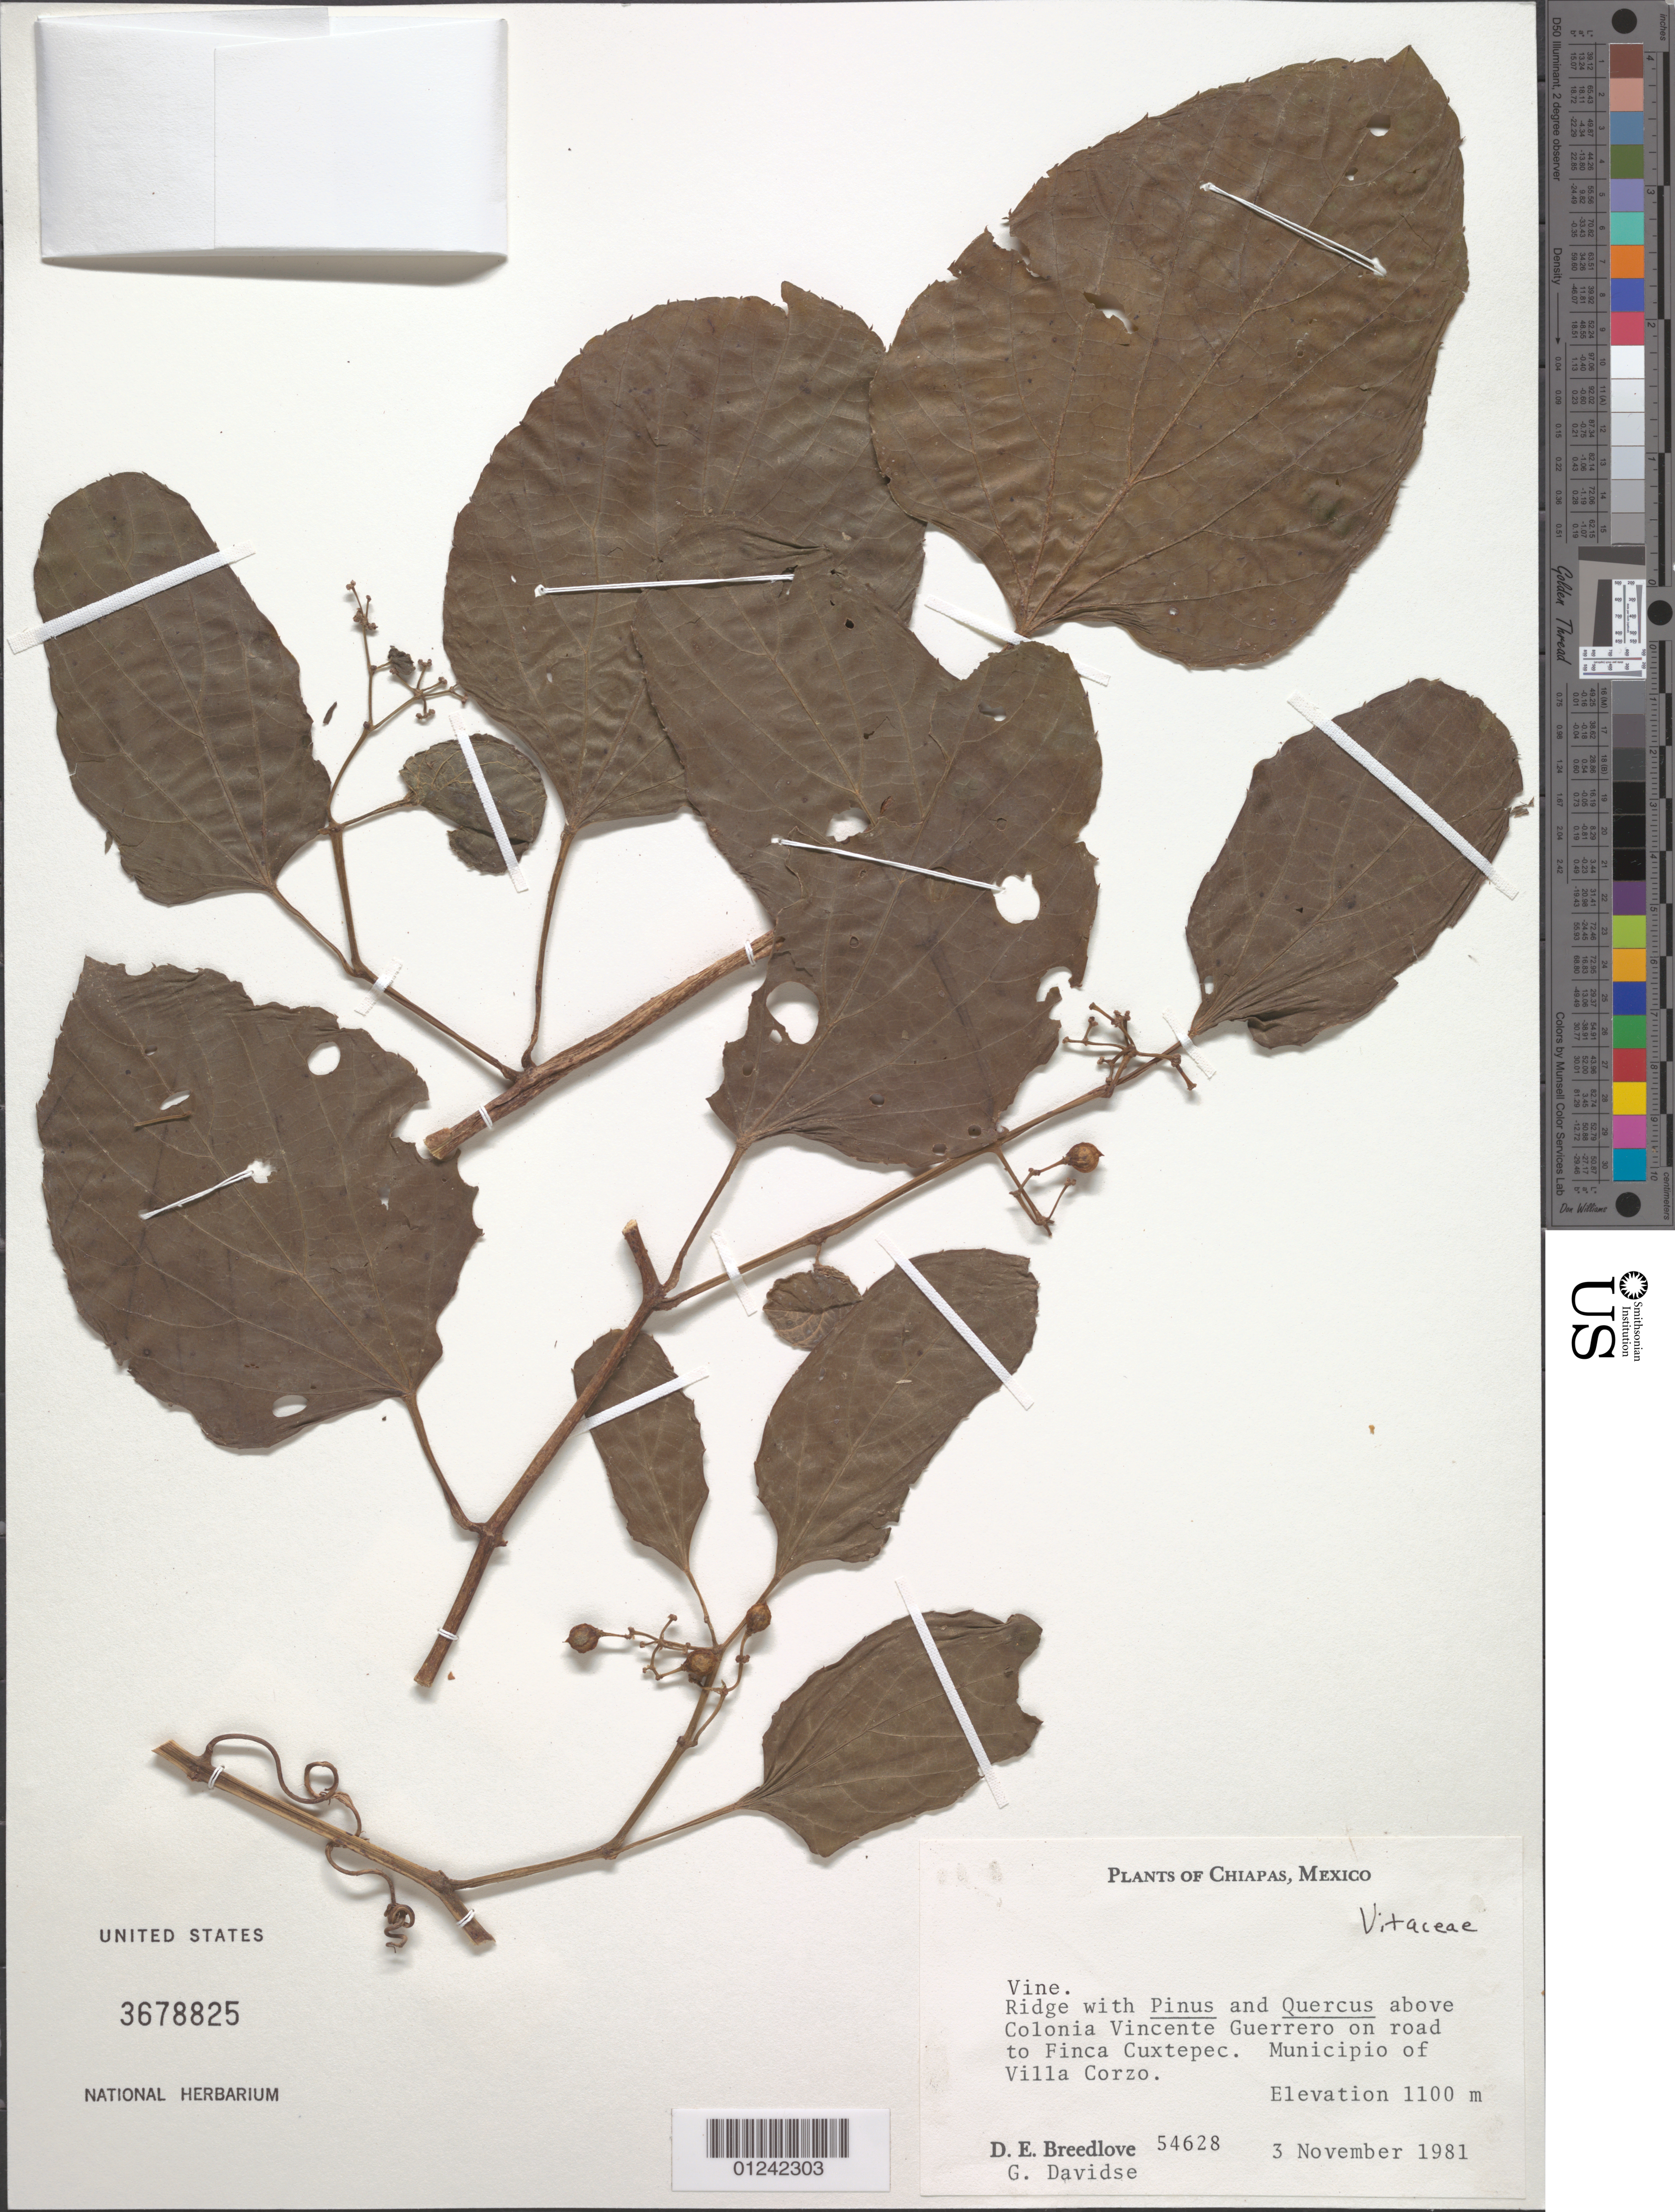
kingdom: Plantae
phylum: Tracheophyta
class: Magnoliopsida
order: Vitales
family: Vitaceae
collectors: D. E. Breedlove & G. Davidse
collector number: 54628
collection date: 1981-11-03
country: Mexico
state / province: Chiapas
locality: Ridge with Pinus and QuercusColonia Vincente Guerrero on road to Finca Cuxtepec. Municipio of Villa Corzo.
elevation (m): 1100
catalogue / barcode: US 3678825